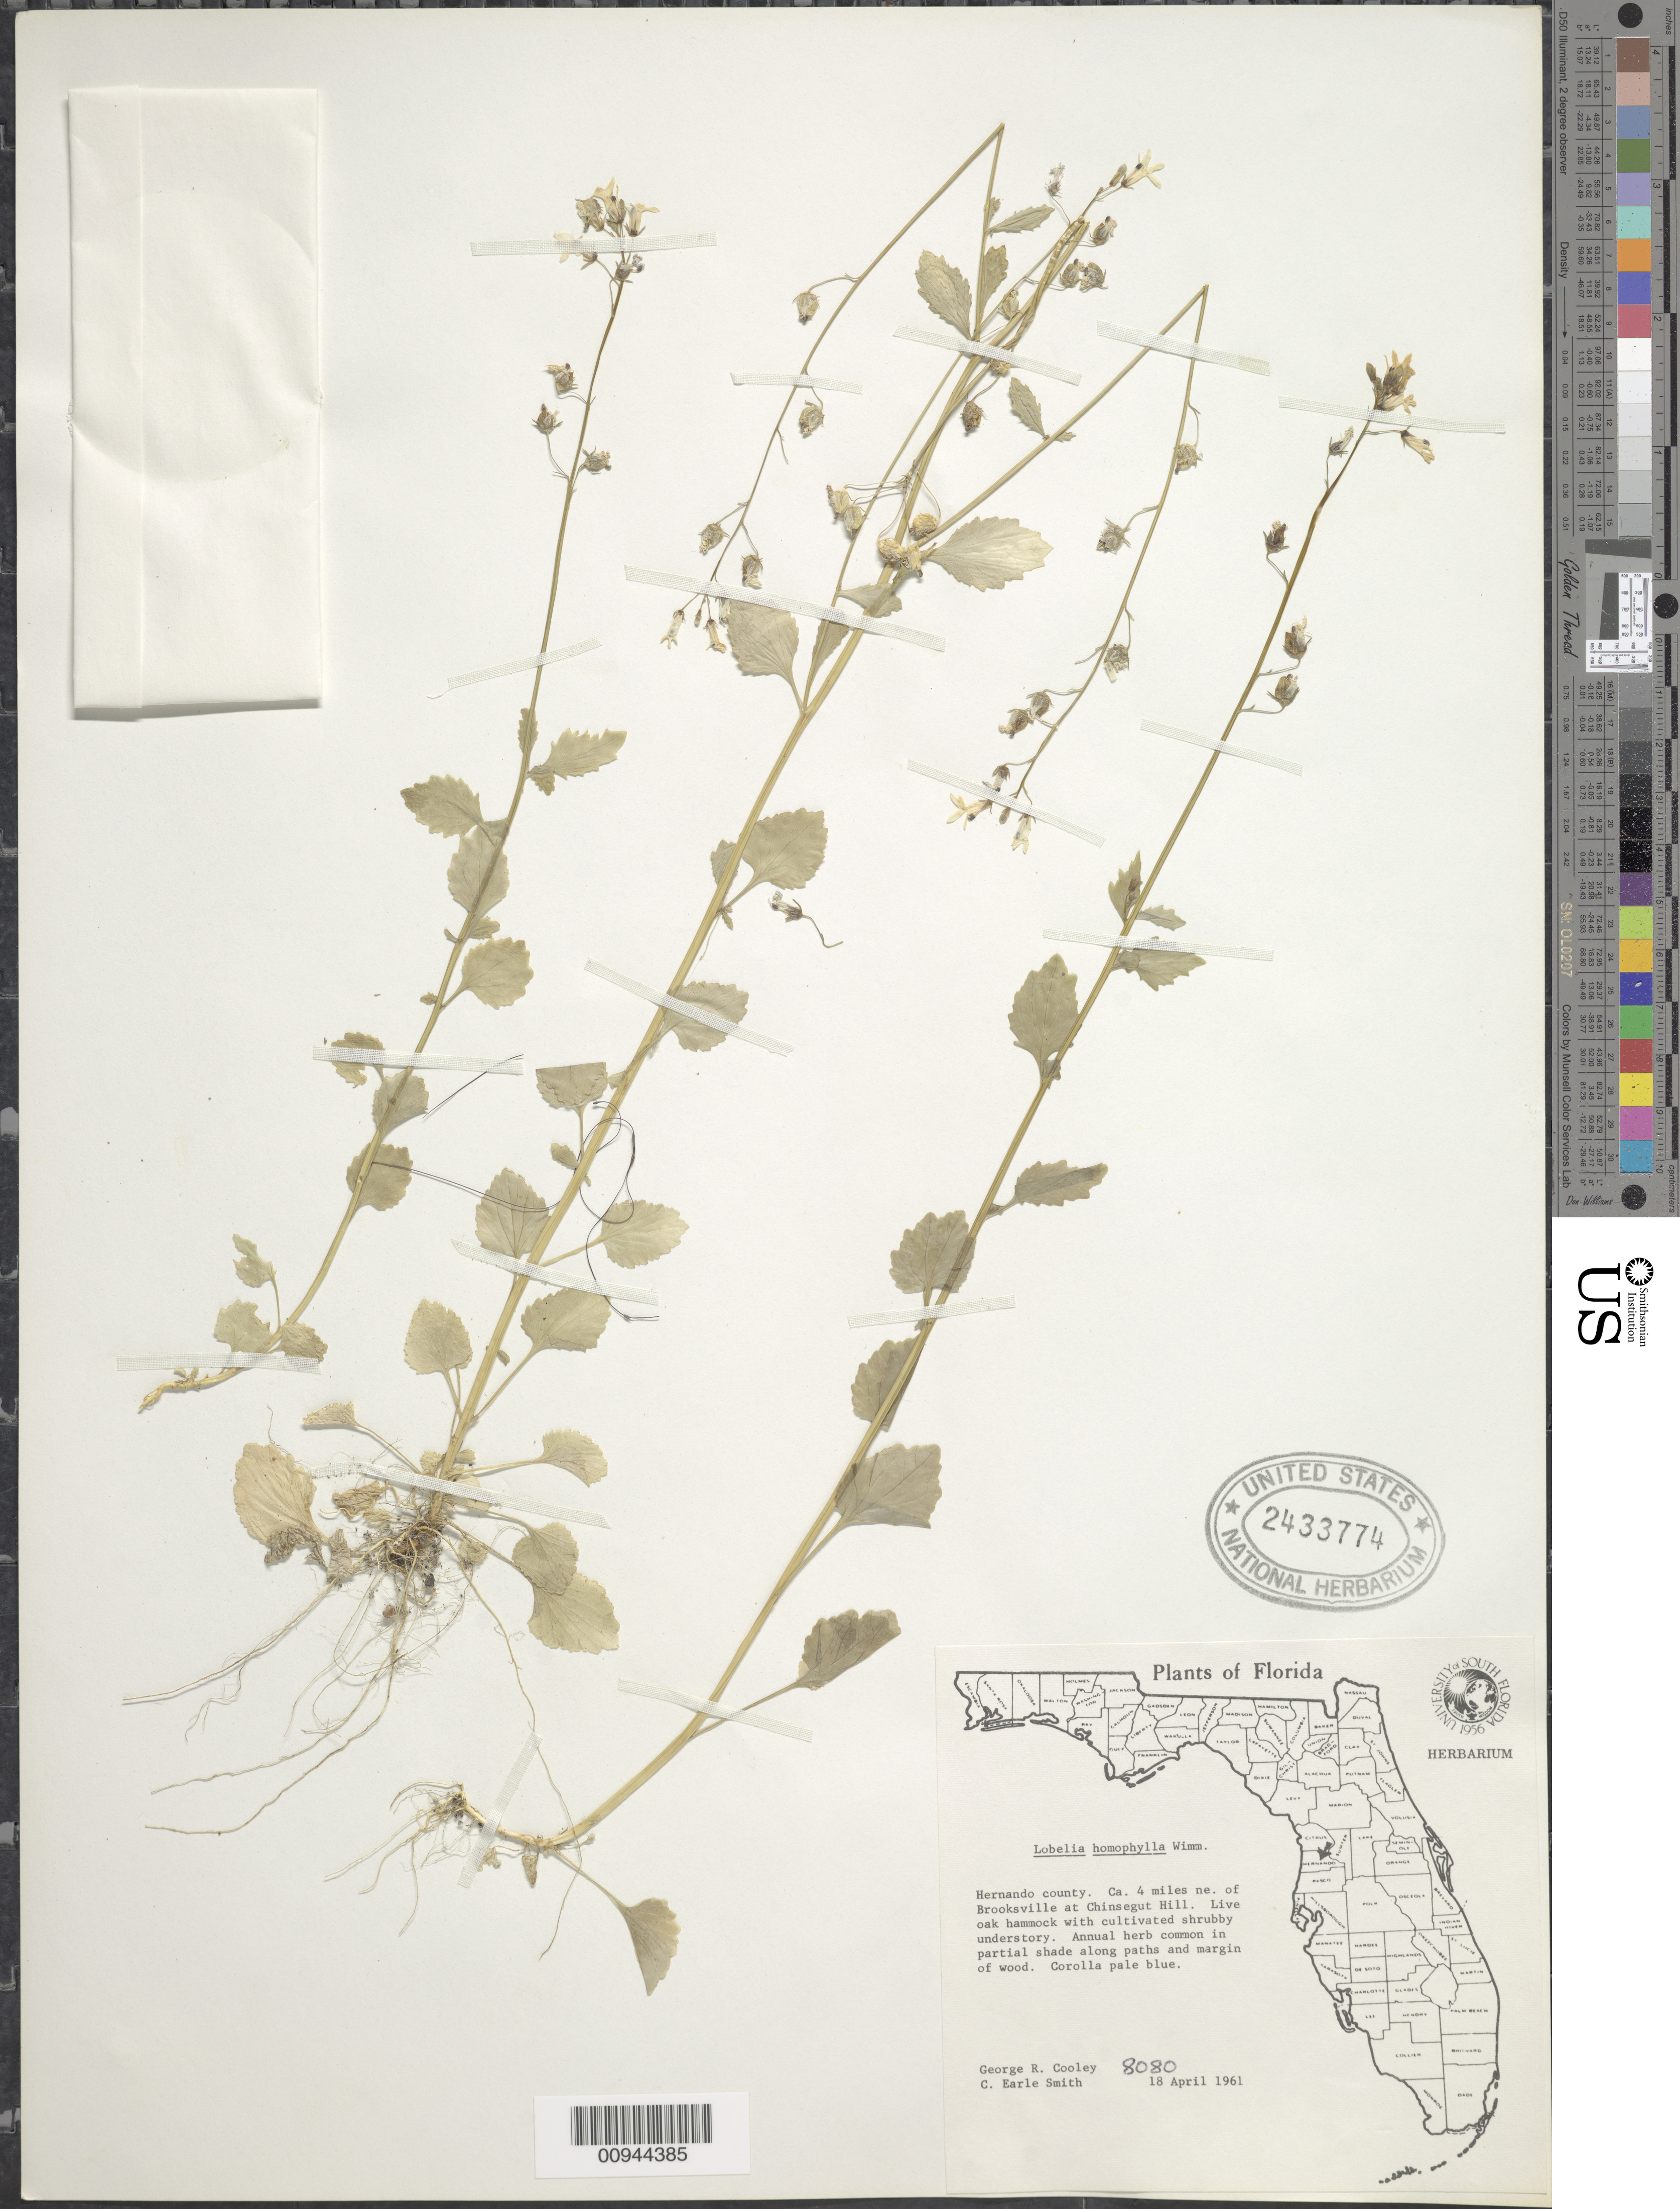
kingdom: Plantae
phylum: Tracheophyta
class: Magnoliopsida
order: Asterales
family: Campanulaceae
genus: Lobelia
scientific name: Lobelia homophylla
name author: E. Wimm.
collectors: G. R. Cooley & C. E. Smith Jr.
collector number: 8080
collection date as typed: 18 April 1961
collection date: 1961-04-18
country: United States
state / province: Florida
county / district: Hernando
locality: Ca. 4 miles NE of Brooksville at Chinsegut Hill.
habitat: Live oak hammock with cultivated shrubby understory.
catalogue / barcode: US 2433774